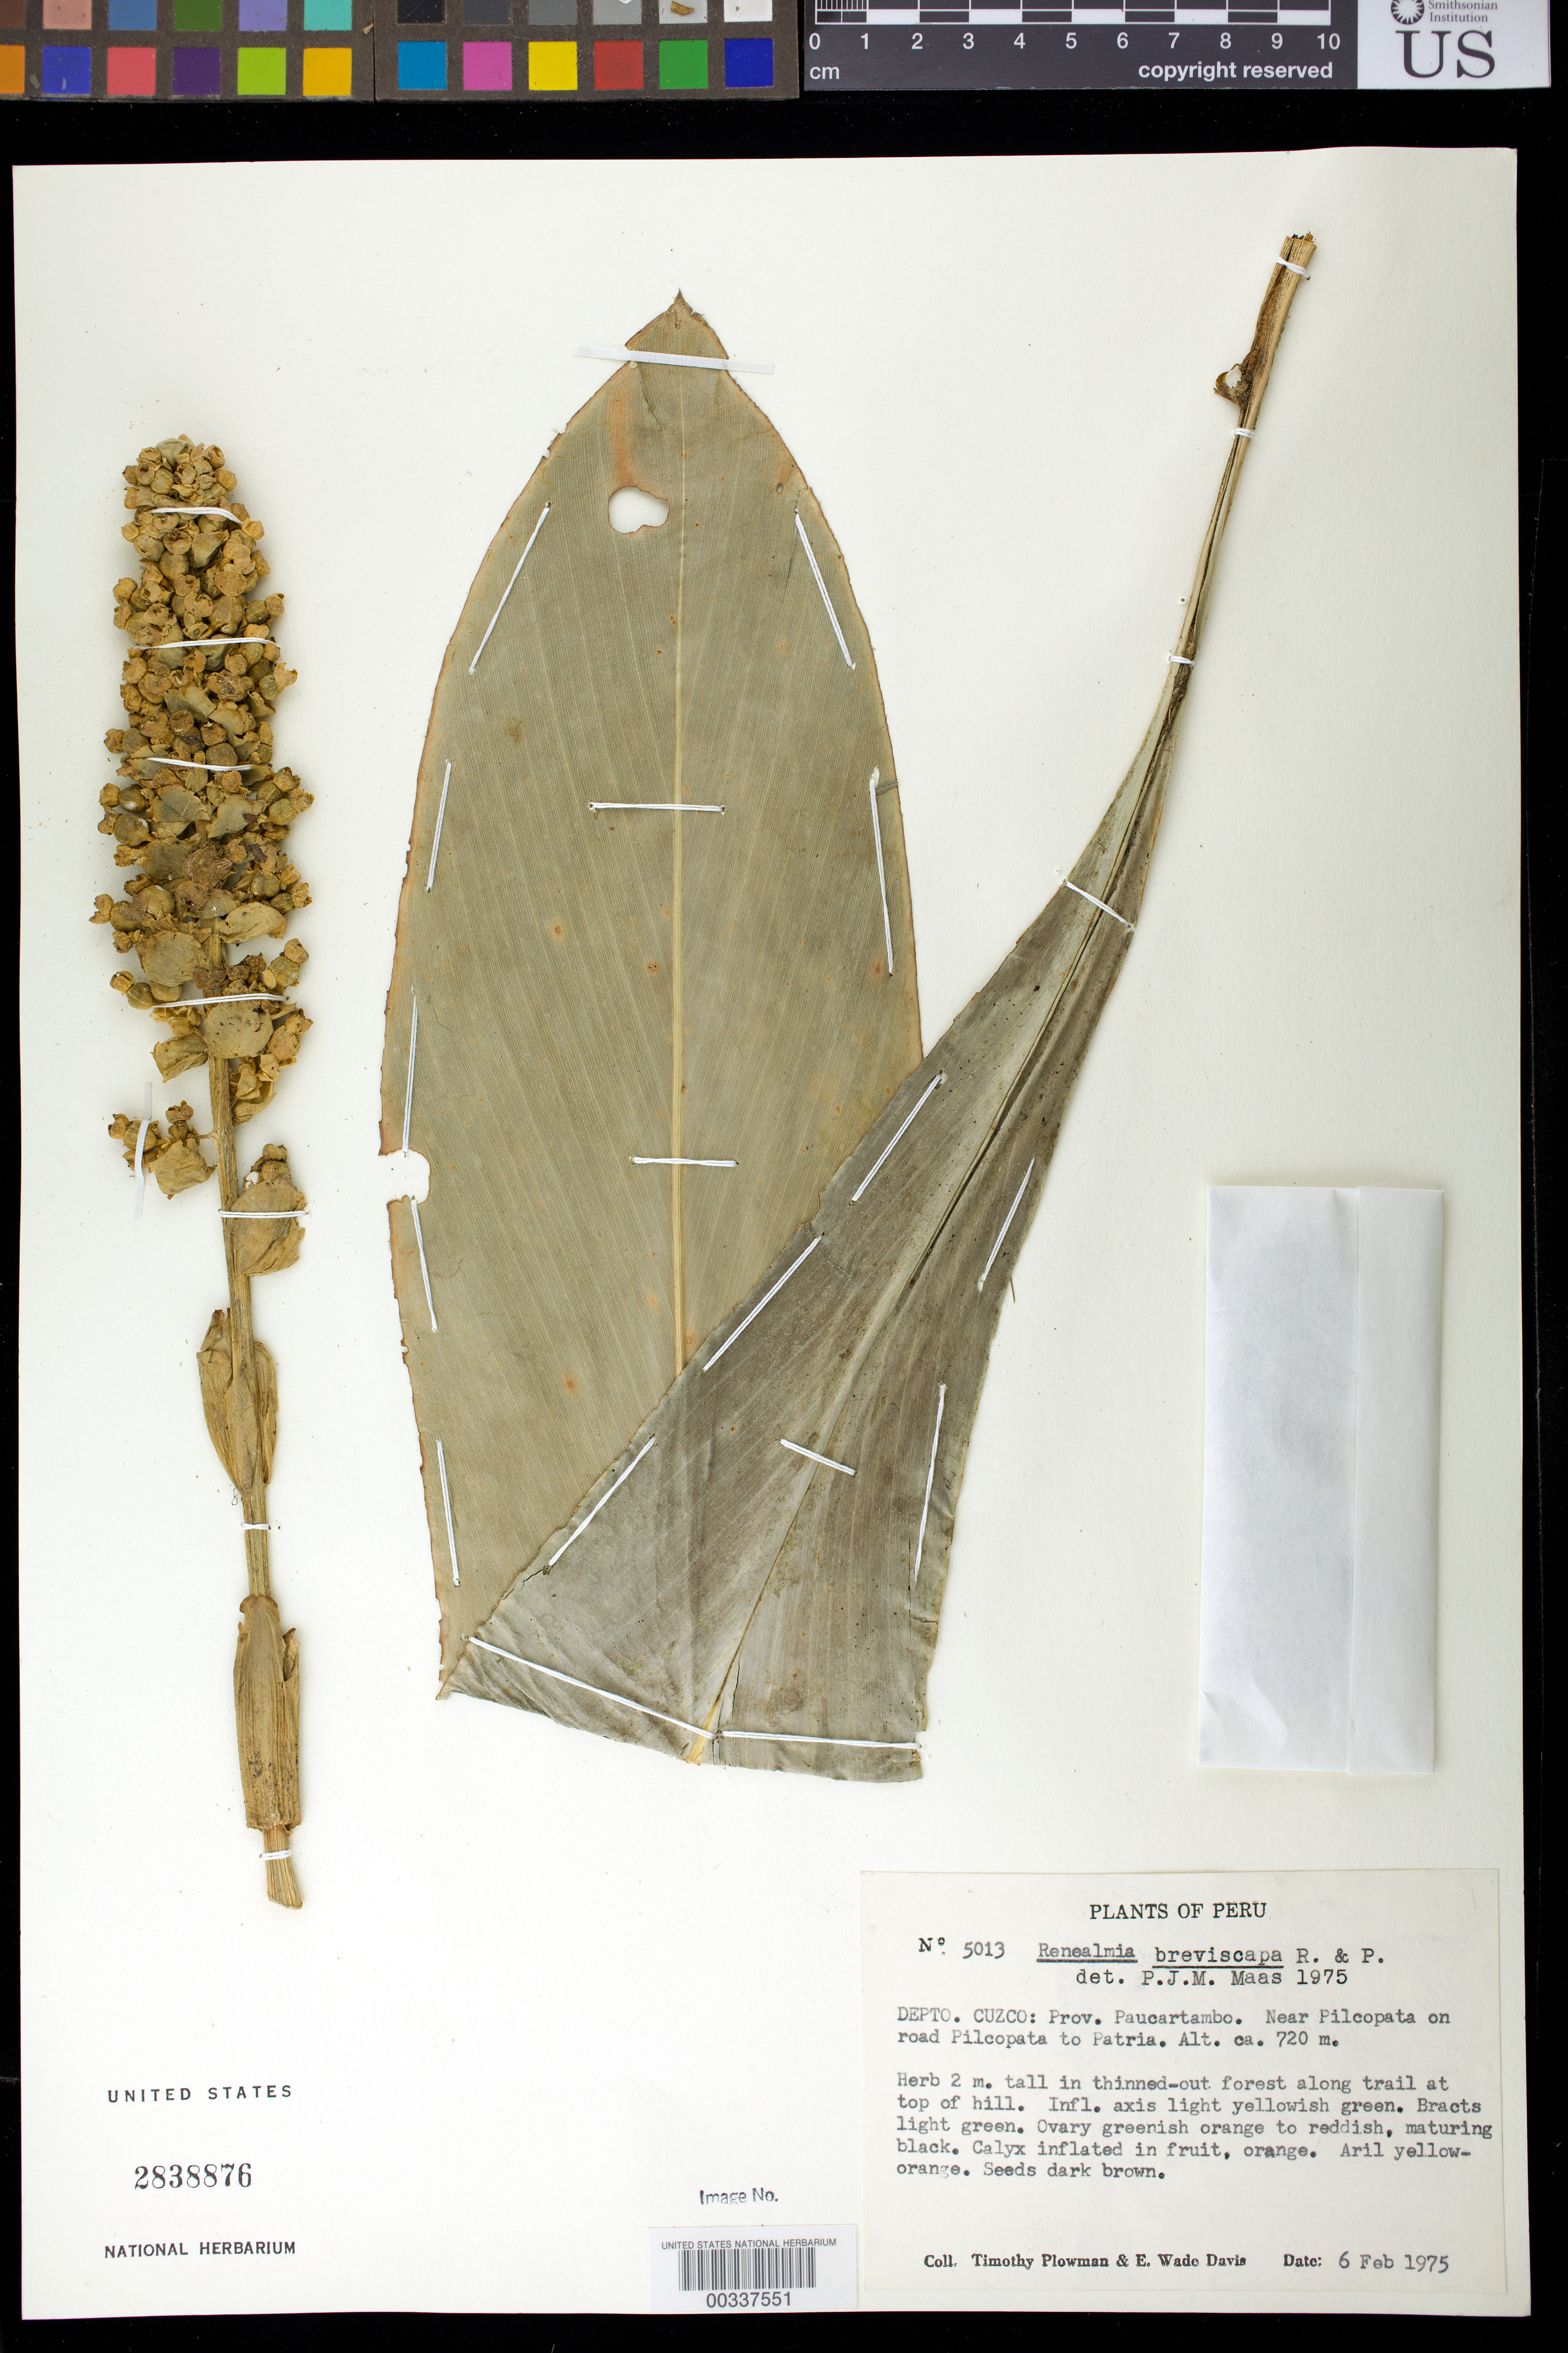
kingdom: Plantae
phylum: Tracheophyta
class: Liliopsida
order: Zingiberales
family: Zingiberaceae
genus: Renealmia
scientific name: Renealmia breviscapa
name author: Poepp. & Endl.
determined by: Maas, Paul J. M.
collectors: T. Plowman & E. W. Davis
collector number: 5013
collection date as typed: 06 Feb 1975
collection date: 1975-02-06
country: Peru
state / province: Cusco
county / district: Paucartambo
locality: near Pilcopata on road Pilcopata to Patria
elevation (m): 720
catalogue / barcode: US 2838876